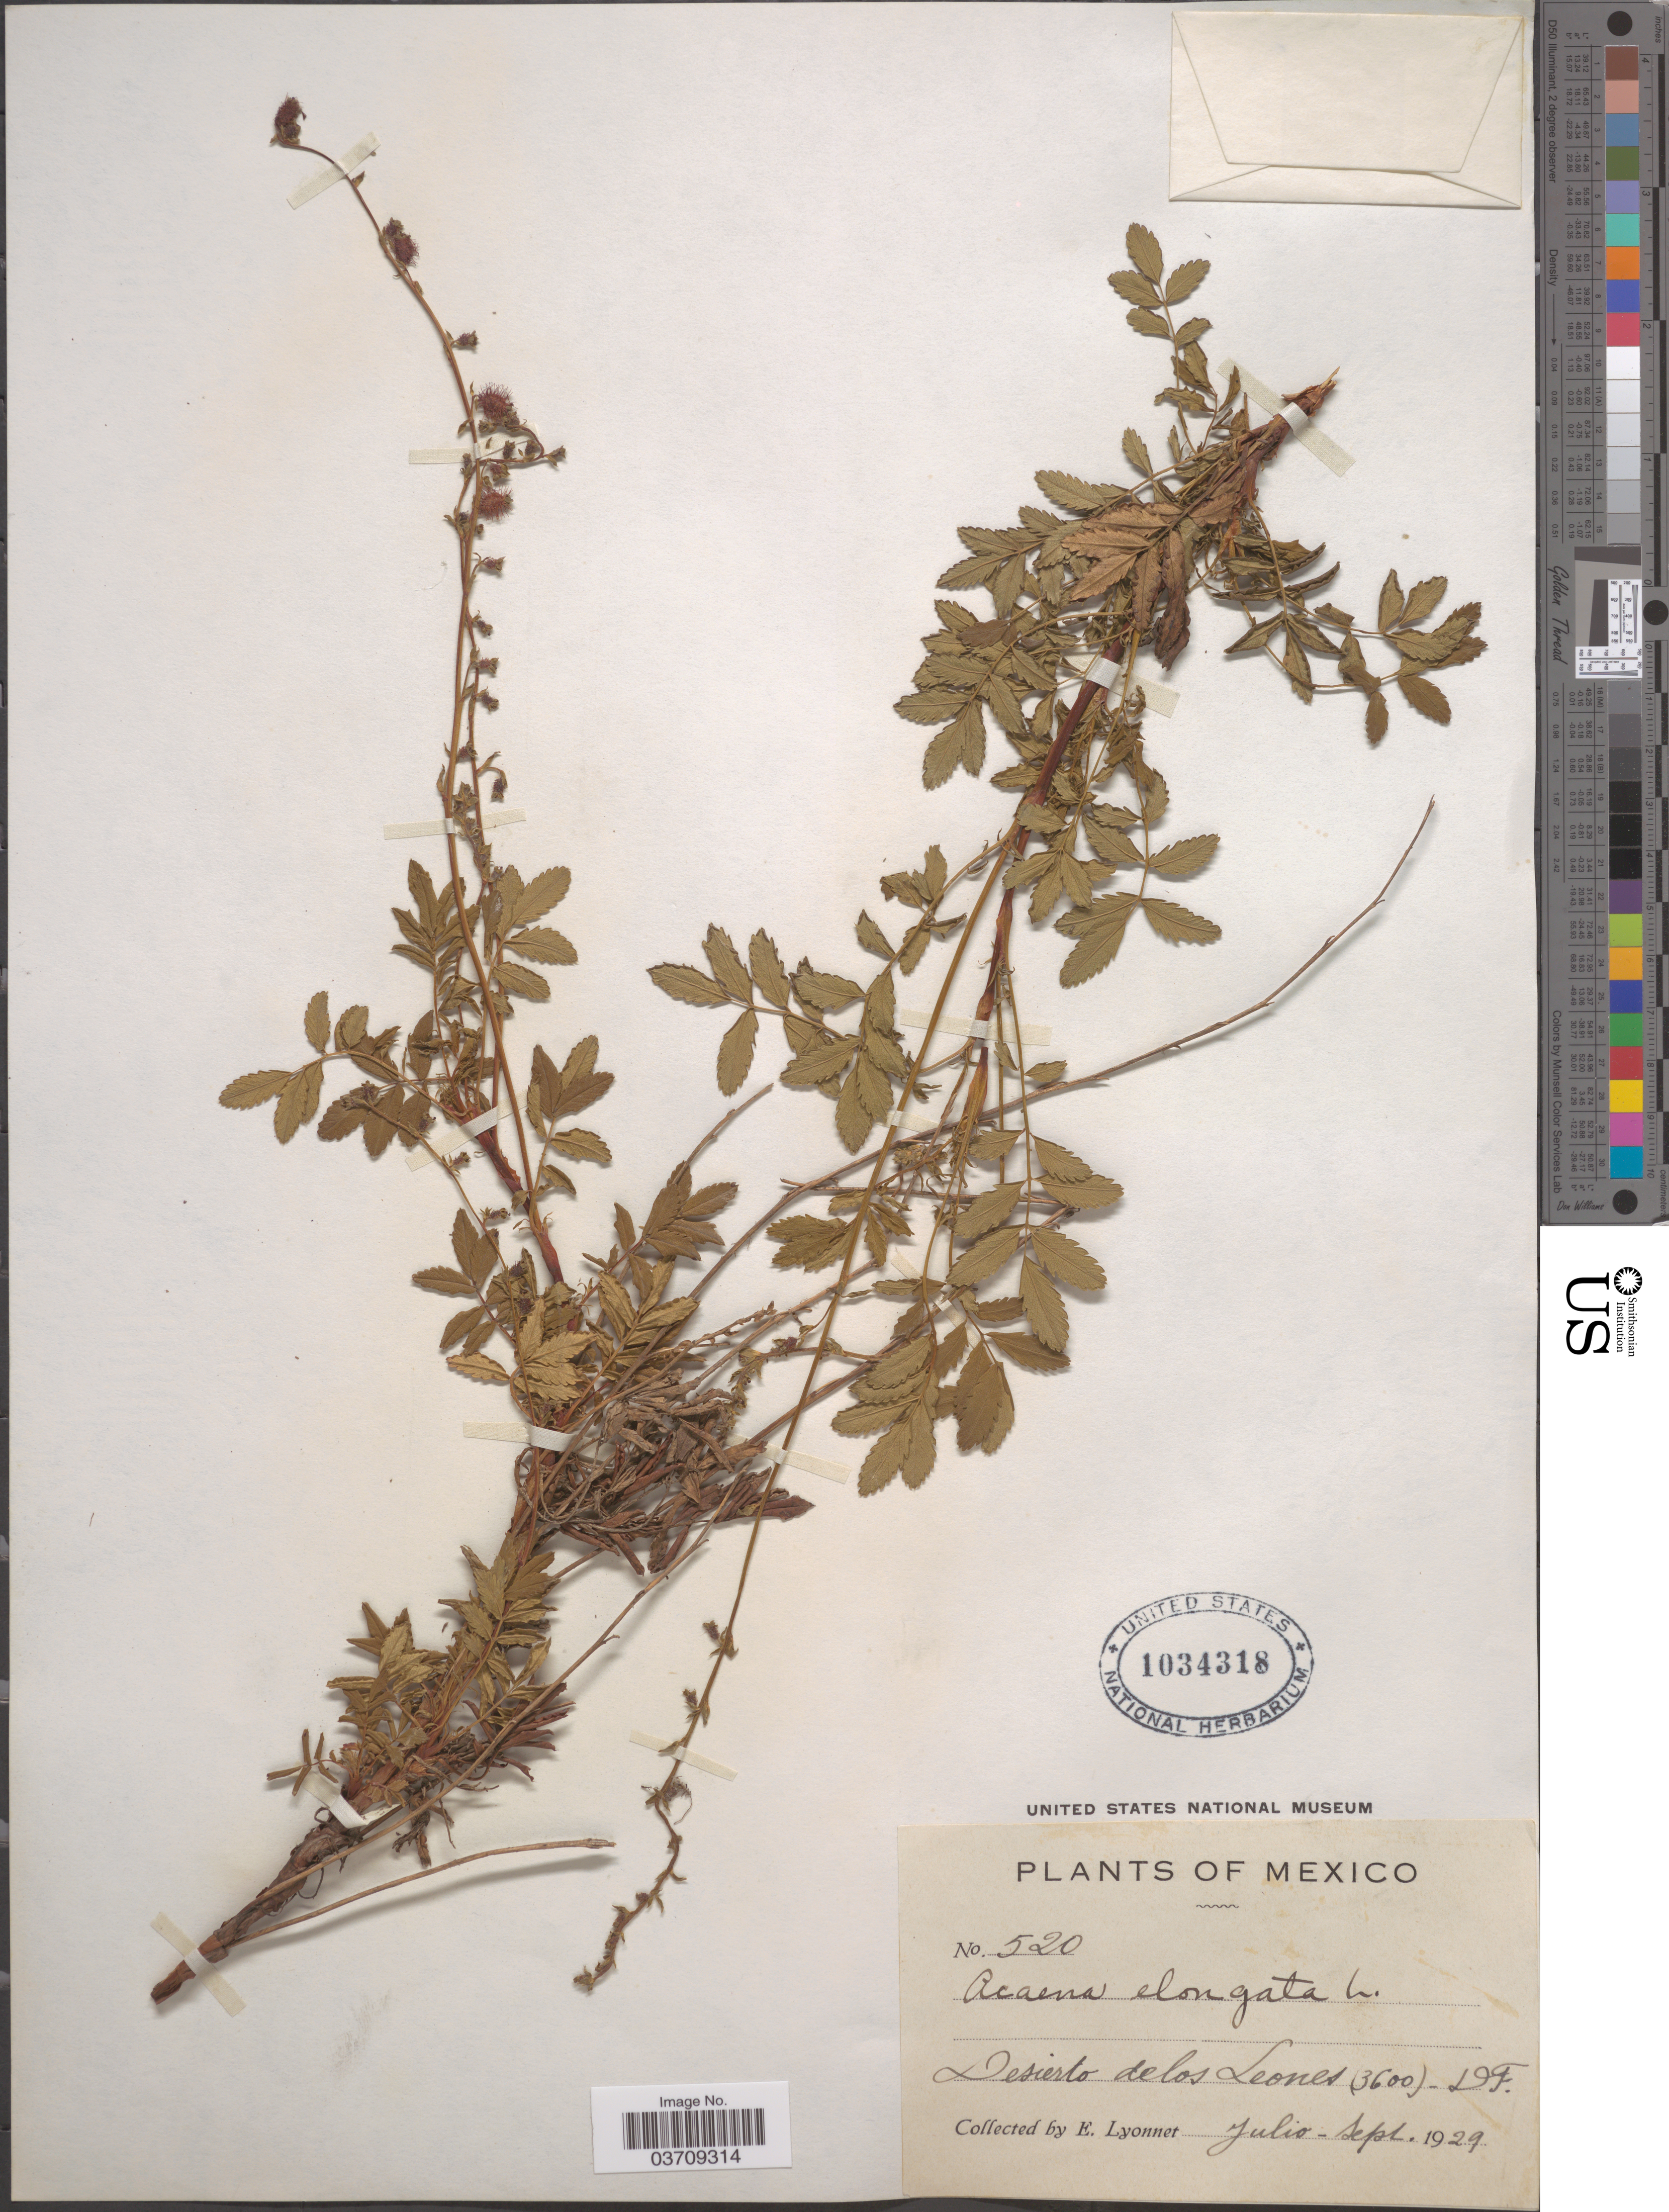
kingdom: Plantae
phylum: Tracheophyta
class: Magnoliopsida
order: Rosales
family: Rosaceae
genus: Acaena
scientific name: Acaena elongata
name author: L.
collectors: E. Lyonnet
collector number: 520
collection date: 1929-07/1929-09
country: Mexico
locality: Desierto delos Leones.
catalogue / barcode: US 1034318